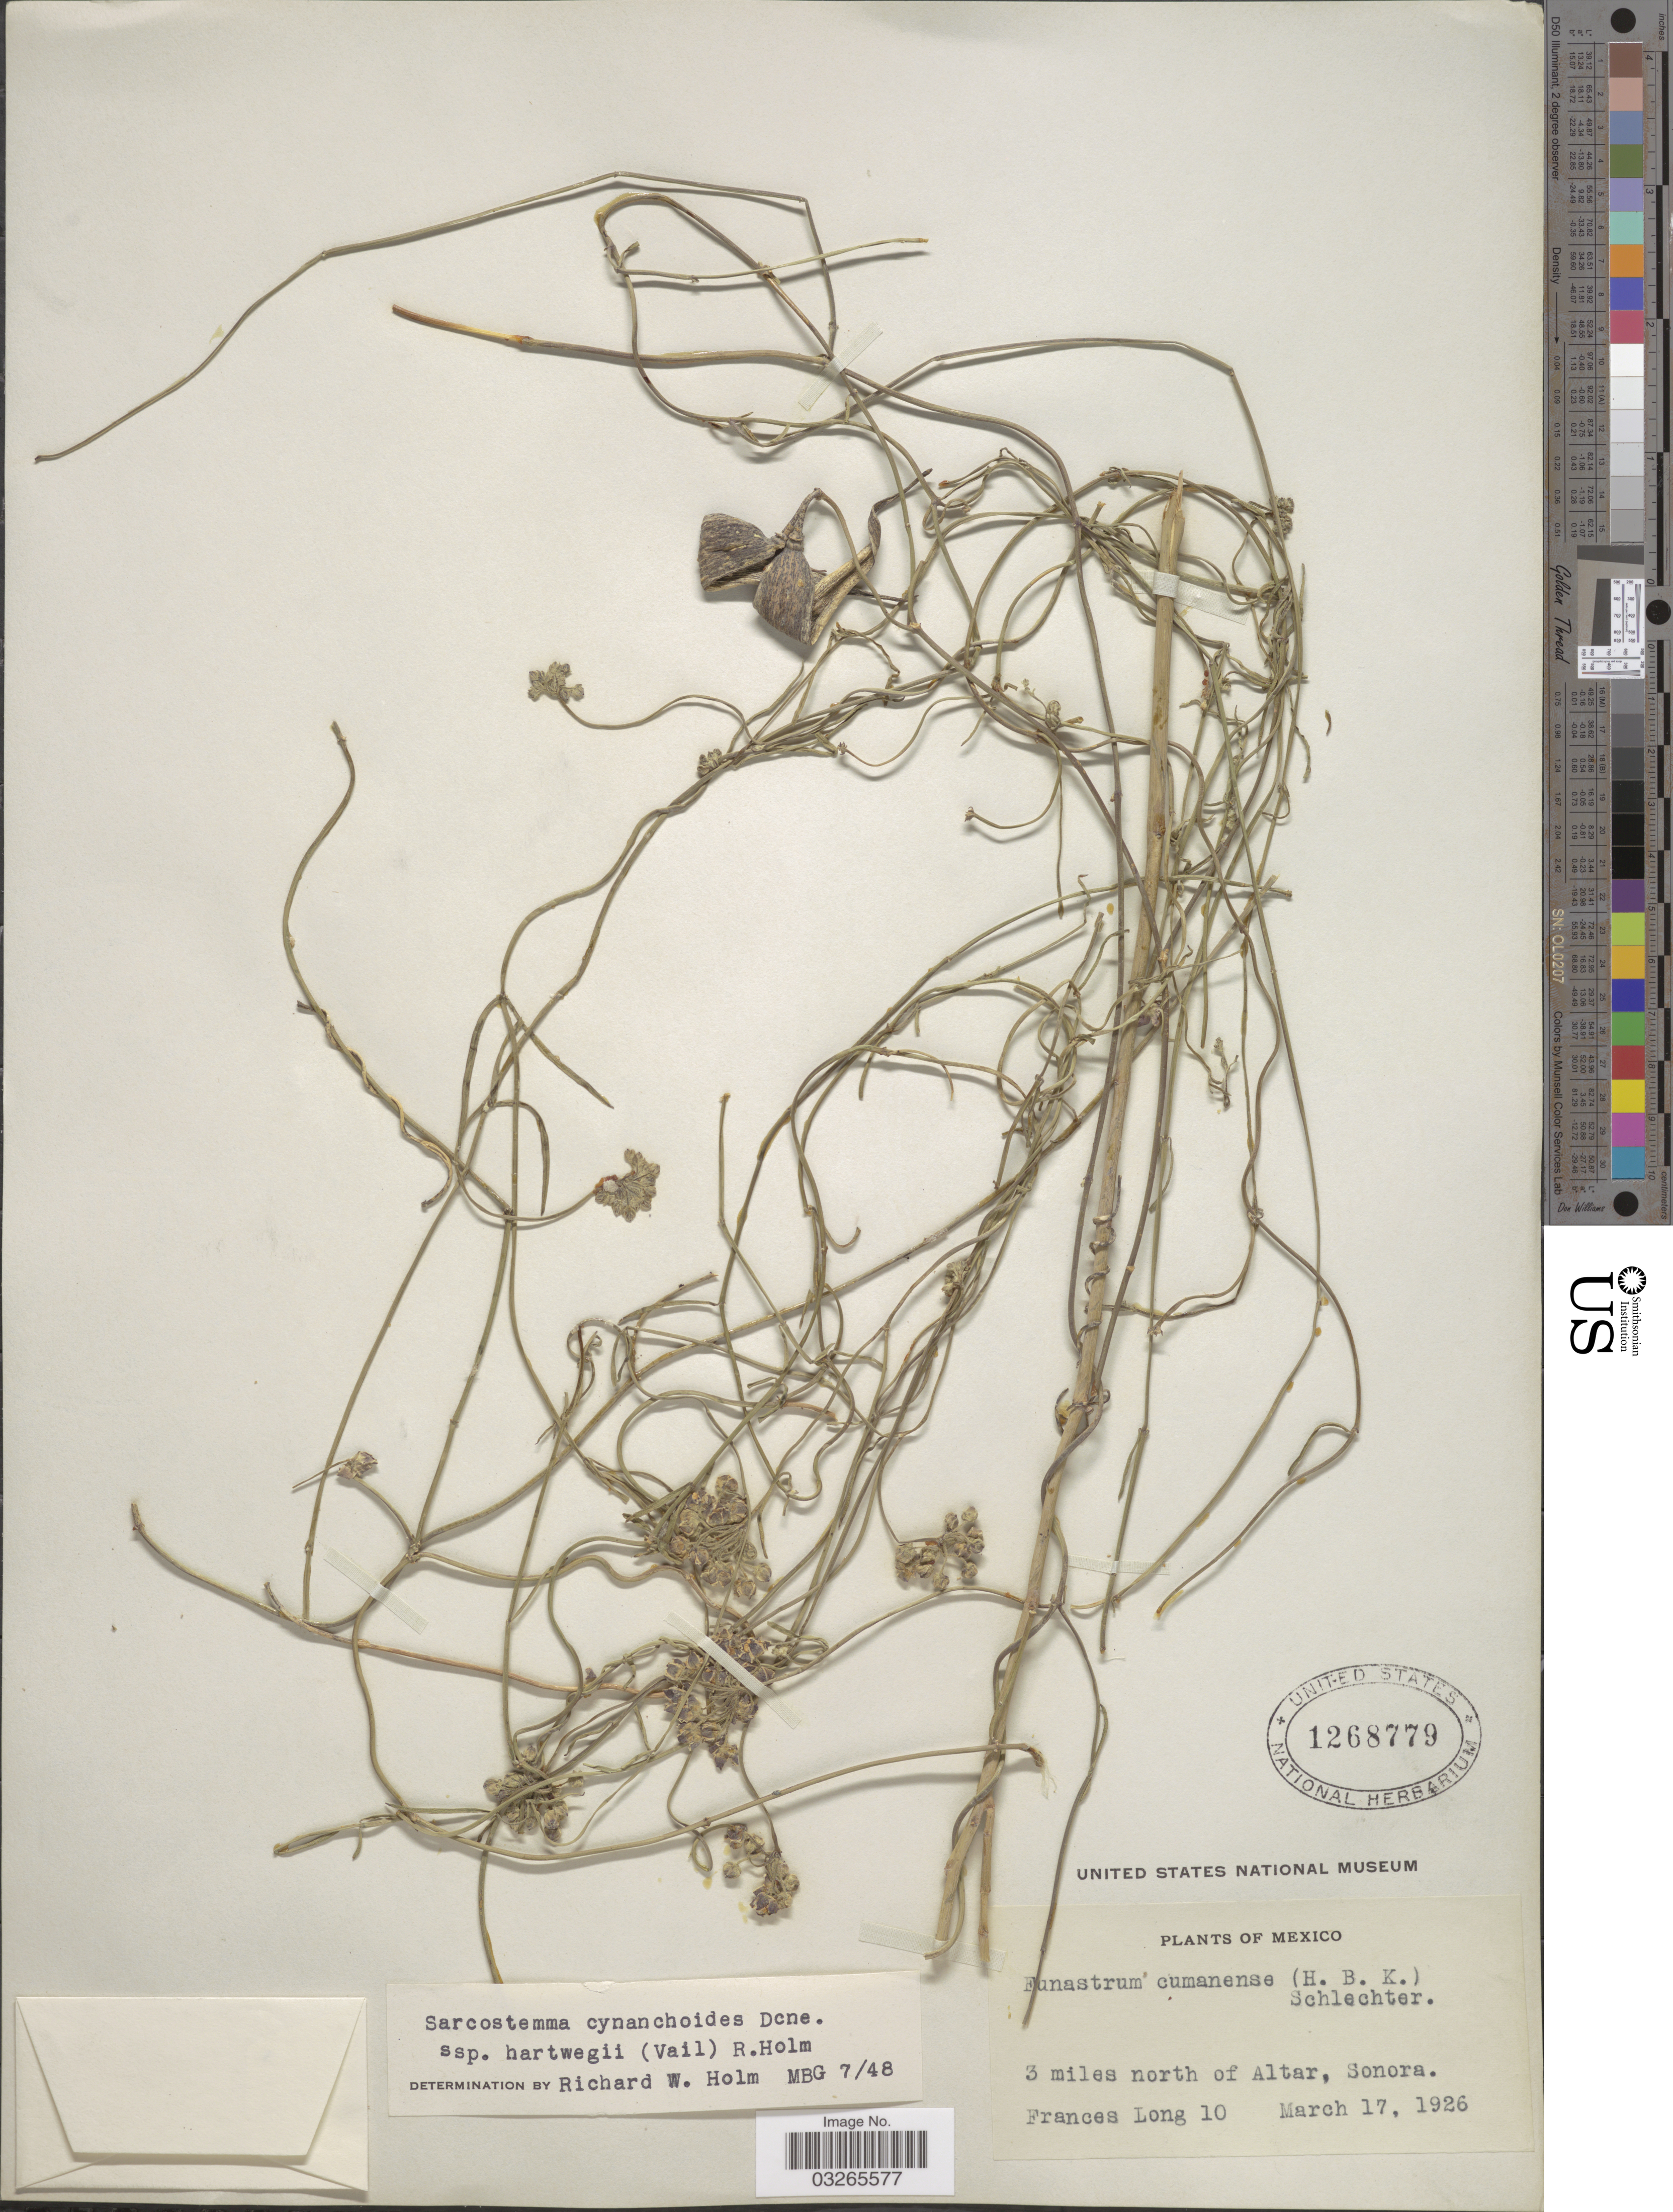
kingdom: Plantae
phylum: Tracheophyta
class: Magnoliopsida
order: Gentianales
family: Apocynaceae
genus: Sarcostemma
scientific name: Sarcostemma cynanchoides subsp. hartwegii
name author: (Vail) R.W. Holm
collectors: F. Long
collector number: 10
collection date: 1926-03-17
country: Mexico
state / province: Sonora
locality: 3 miles north of Altar, Sonora.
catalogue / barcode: US 1268779